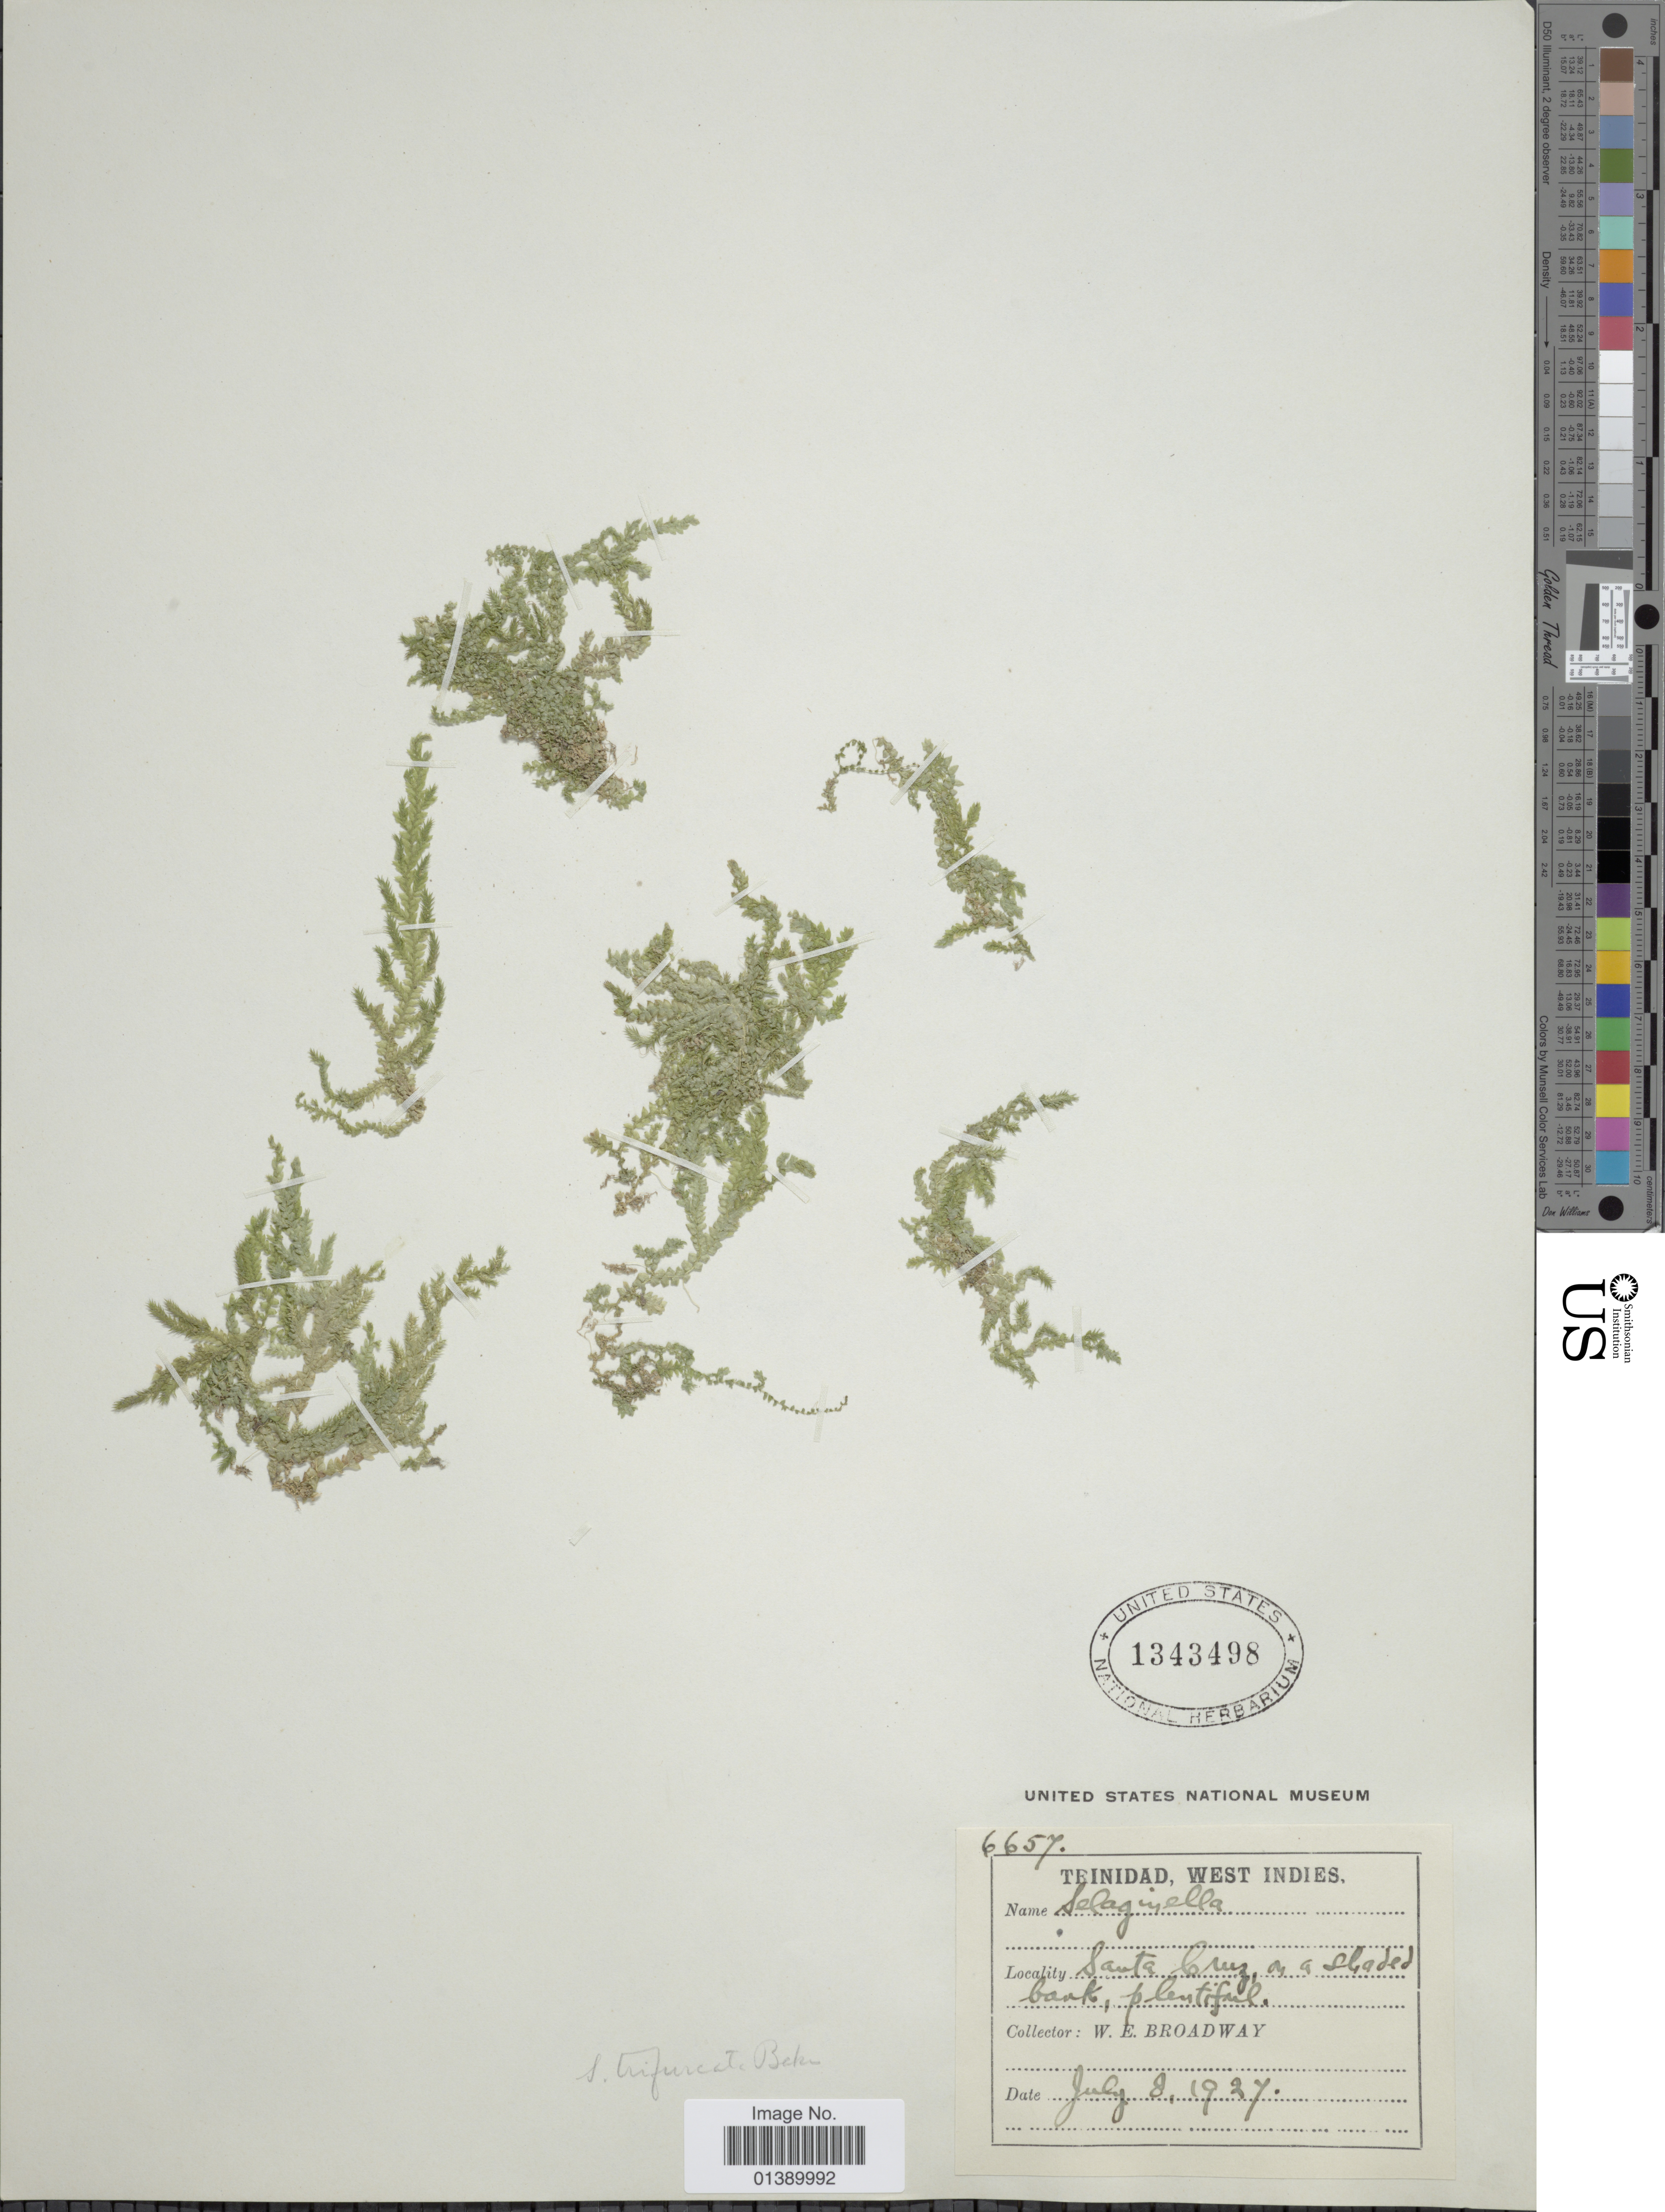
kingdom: Plantae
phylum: Tracheophyta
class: Lycopodiopsida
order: Selaginellales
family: Selaginellaceae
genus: Selaginella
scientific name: Selaginella trifurcata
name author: Baker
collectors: W. E. Broadway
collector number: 6657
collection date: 1927-07-08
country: Trinidad and Tobago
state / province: Trinidad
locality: West Indies, Santa Cruz, on a shaded bank.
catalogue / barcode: US 1343498